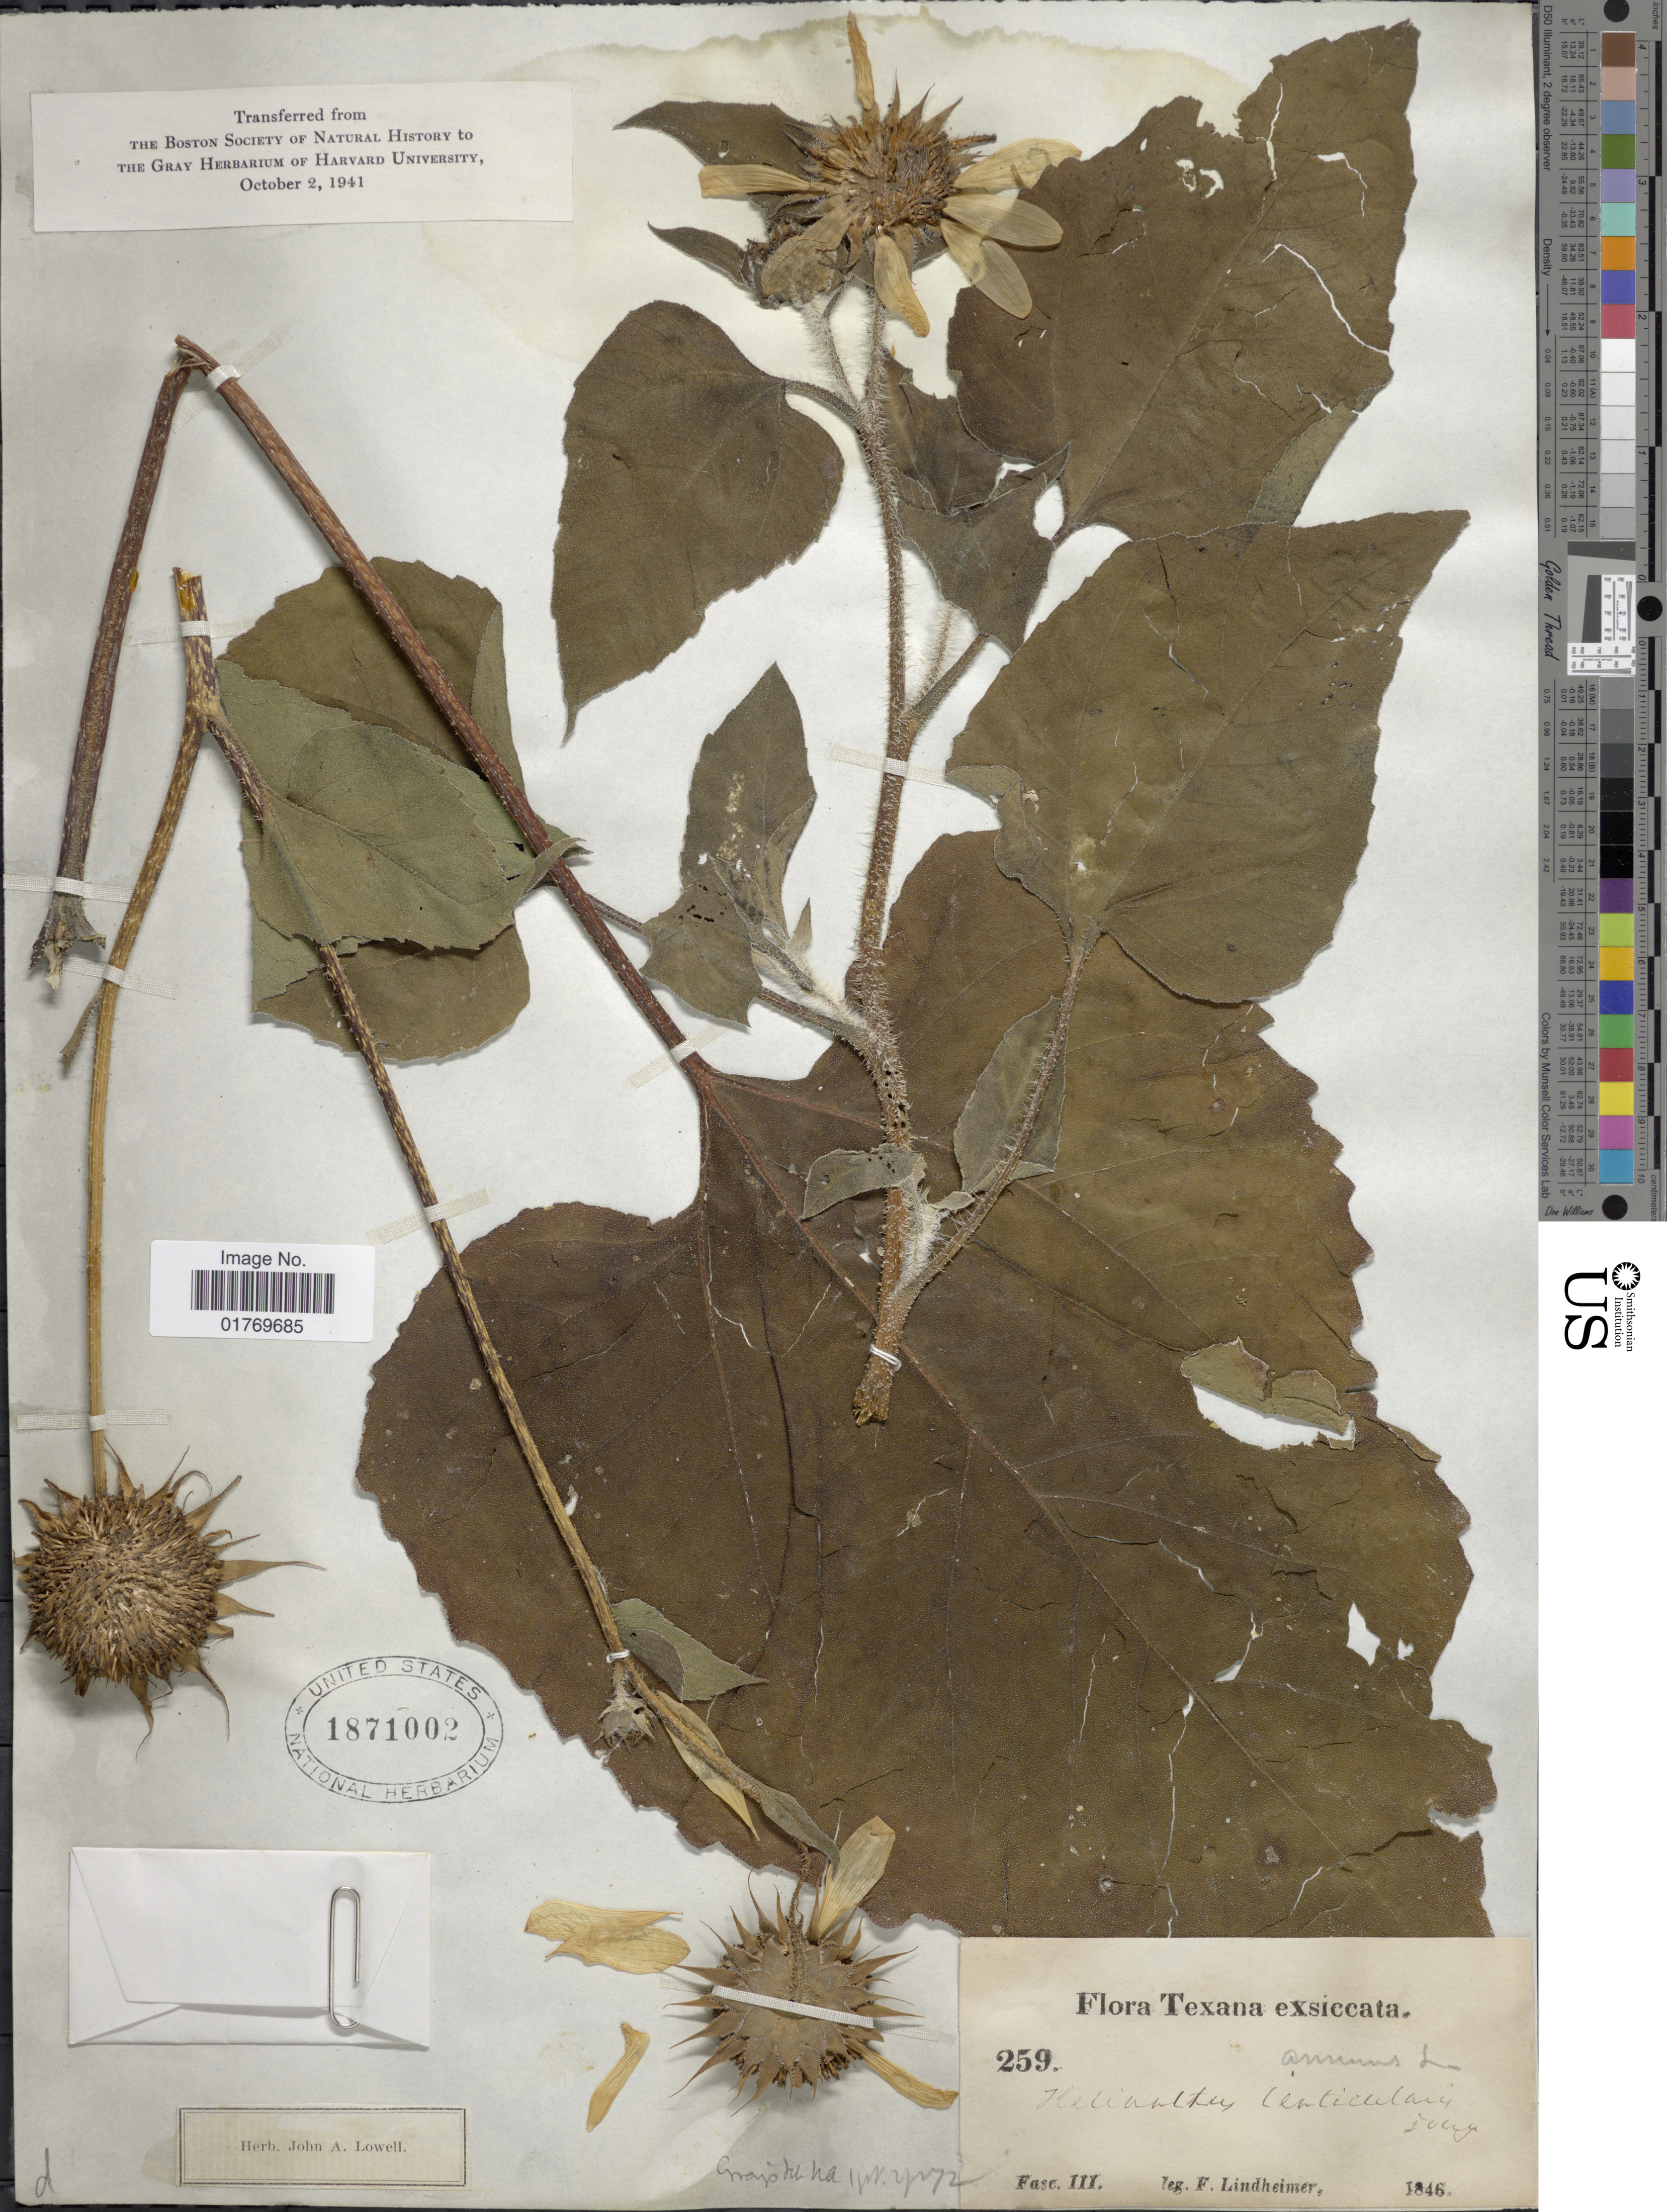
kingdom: Plantae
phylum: Tracheophyta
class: Magnoliopsida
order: Asterales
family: Asteraceae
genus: Helianthus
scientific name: Helianthus annuus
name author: L.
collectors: F. Lindheimer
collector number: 259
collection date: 1846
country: United States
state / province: Texas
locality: Fase III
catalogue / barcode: US 1871002